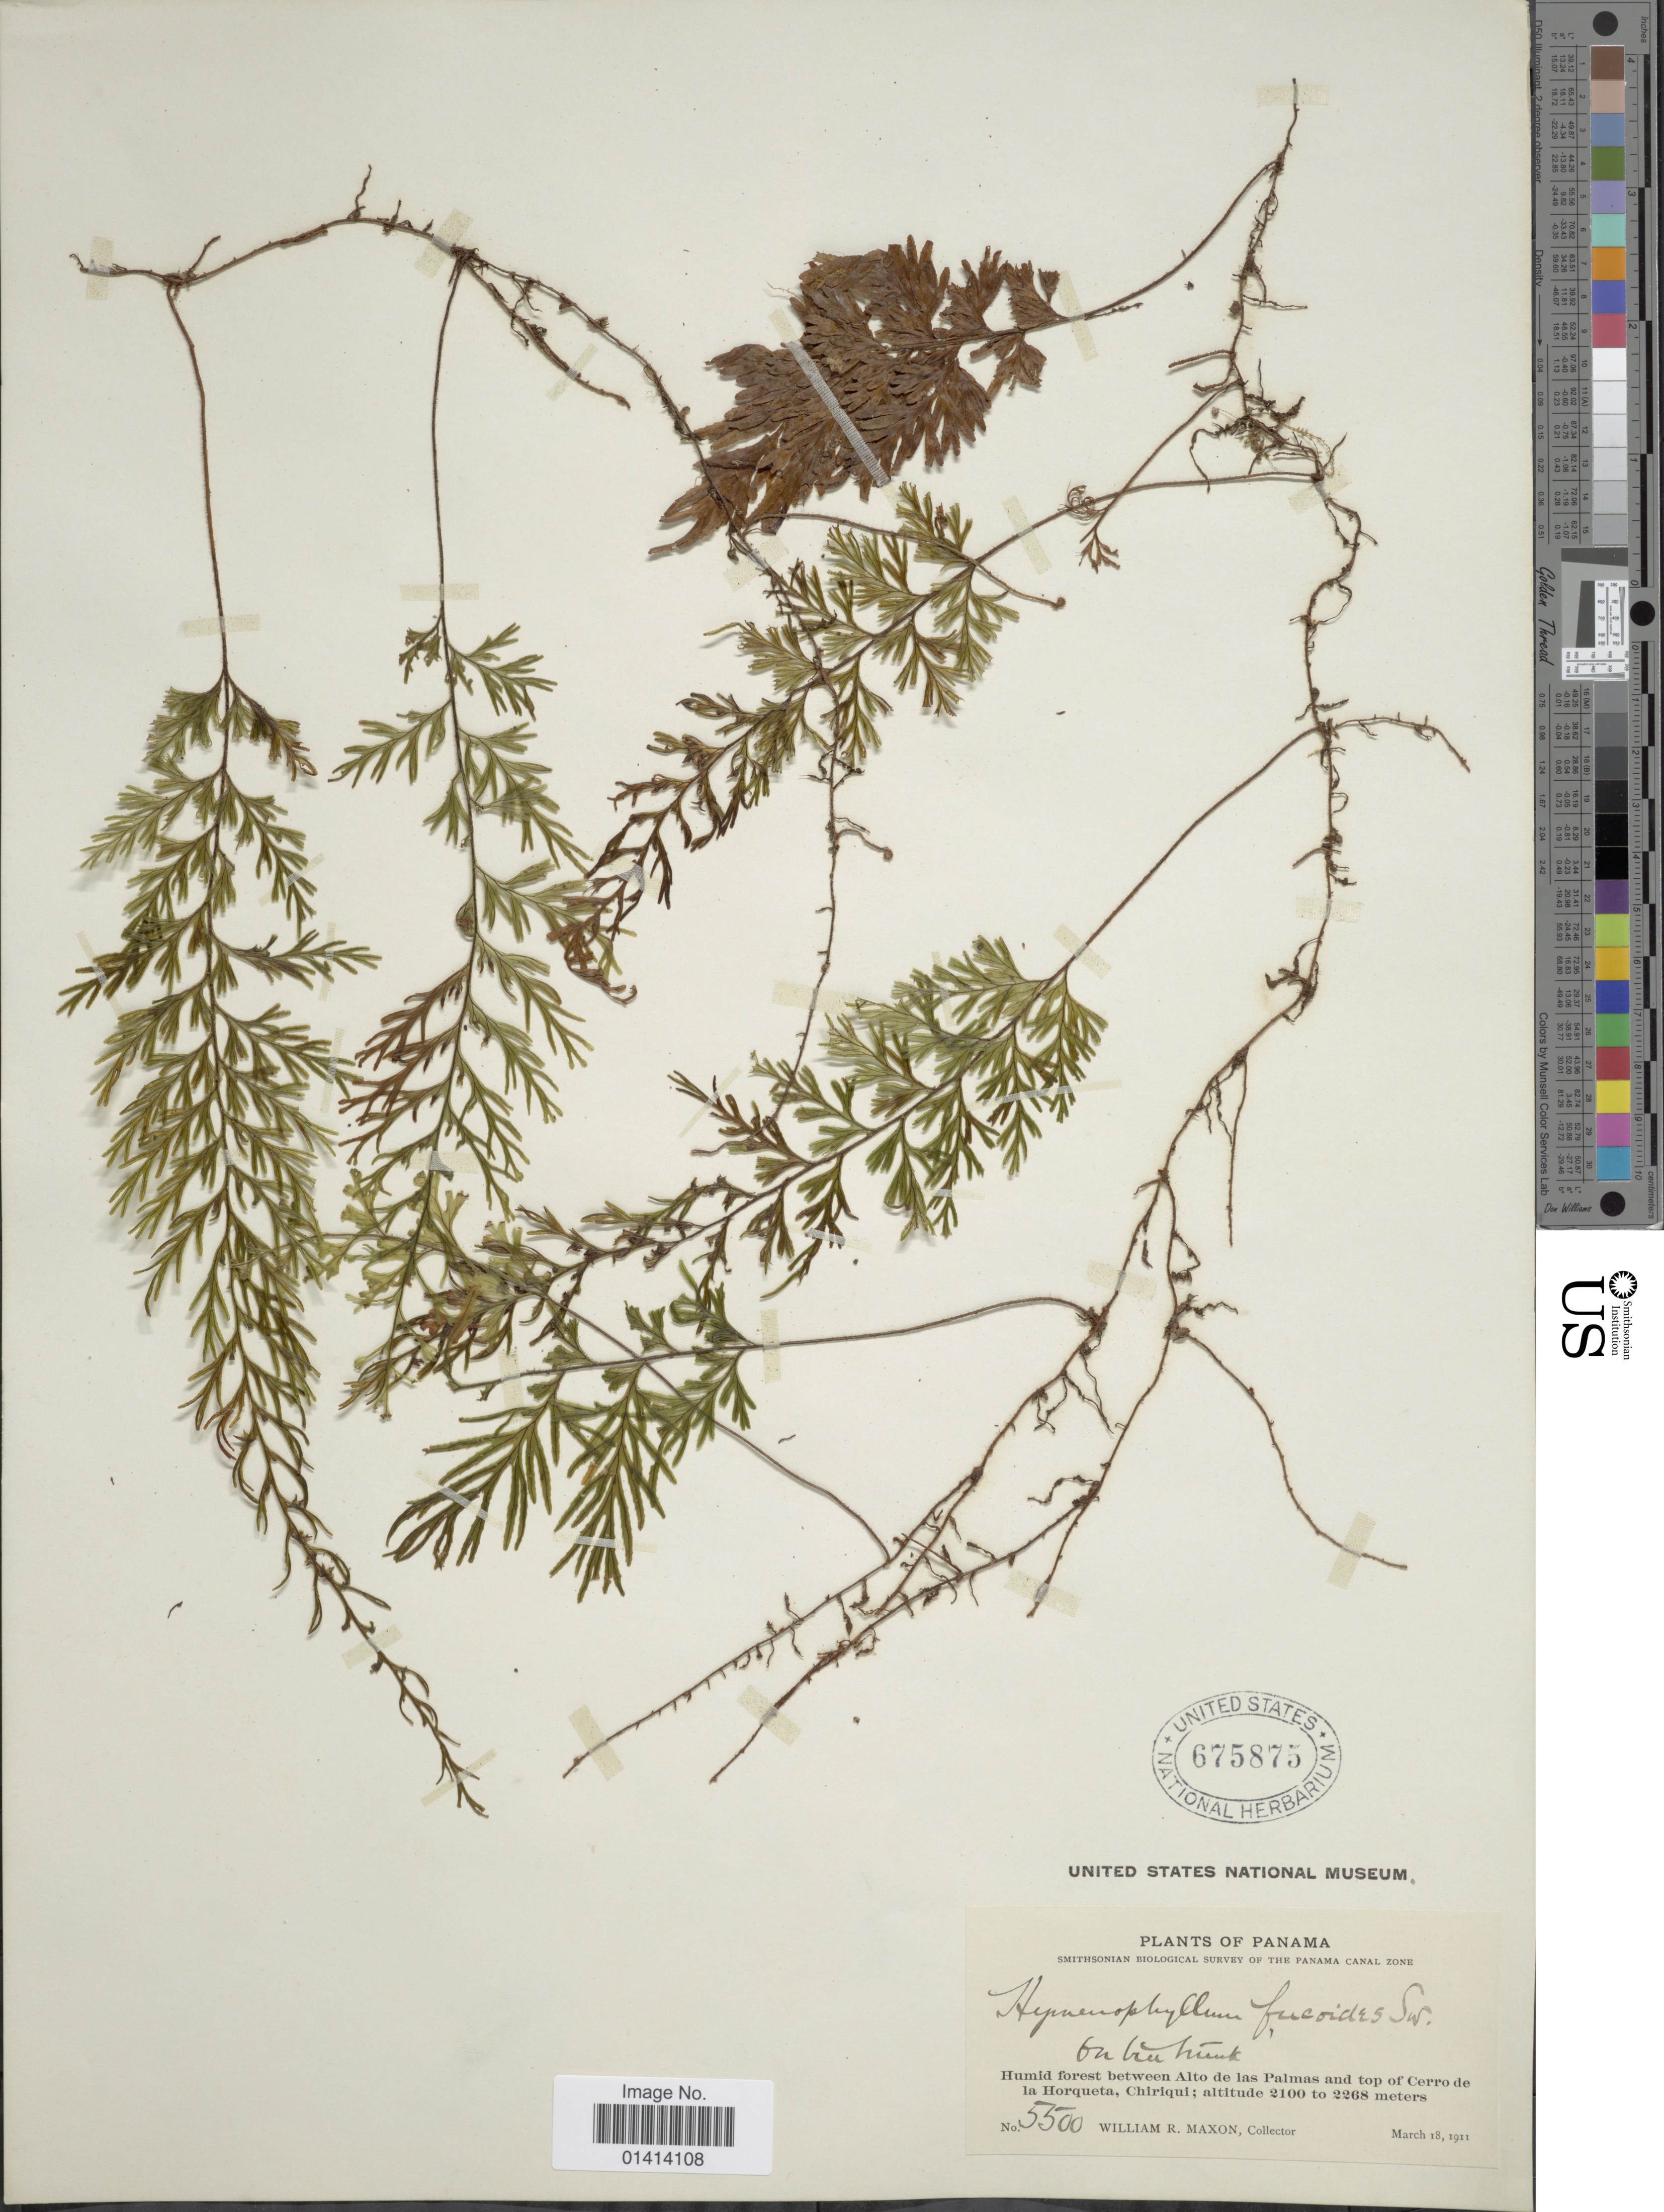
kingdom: Plantae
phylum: Tracheophyta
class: Polypodiopsida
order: Hymenophyllales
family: Hymenophyllaceae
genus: Hymenophyllum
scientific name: Hymenophyllum fucoides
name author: (Sw.) Sw.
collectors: W. R. Maxon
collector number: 5500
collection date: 1911-03-18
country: Panama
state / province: Chiriqui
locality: Humid forest between Alto de las Palmas and top of Cerro de la Horqueta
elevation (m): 2100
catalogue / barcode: US 675875